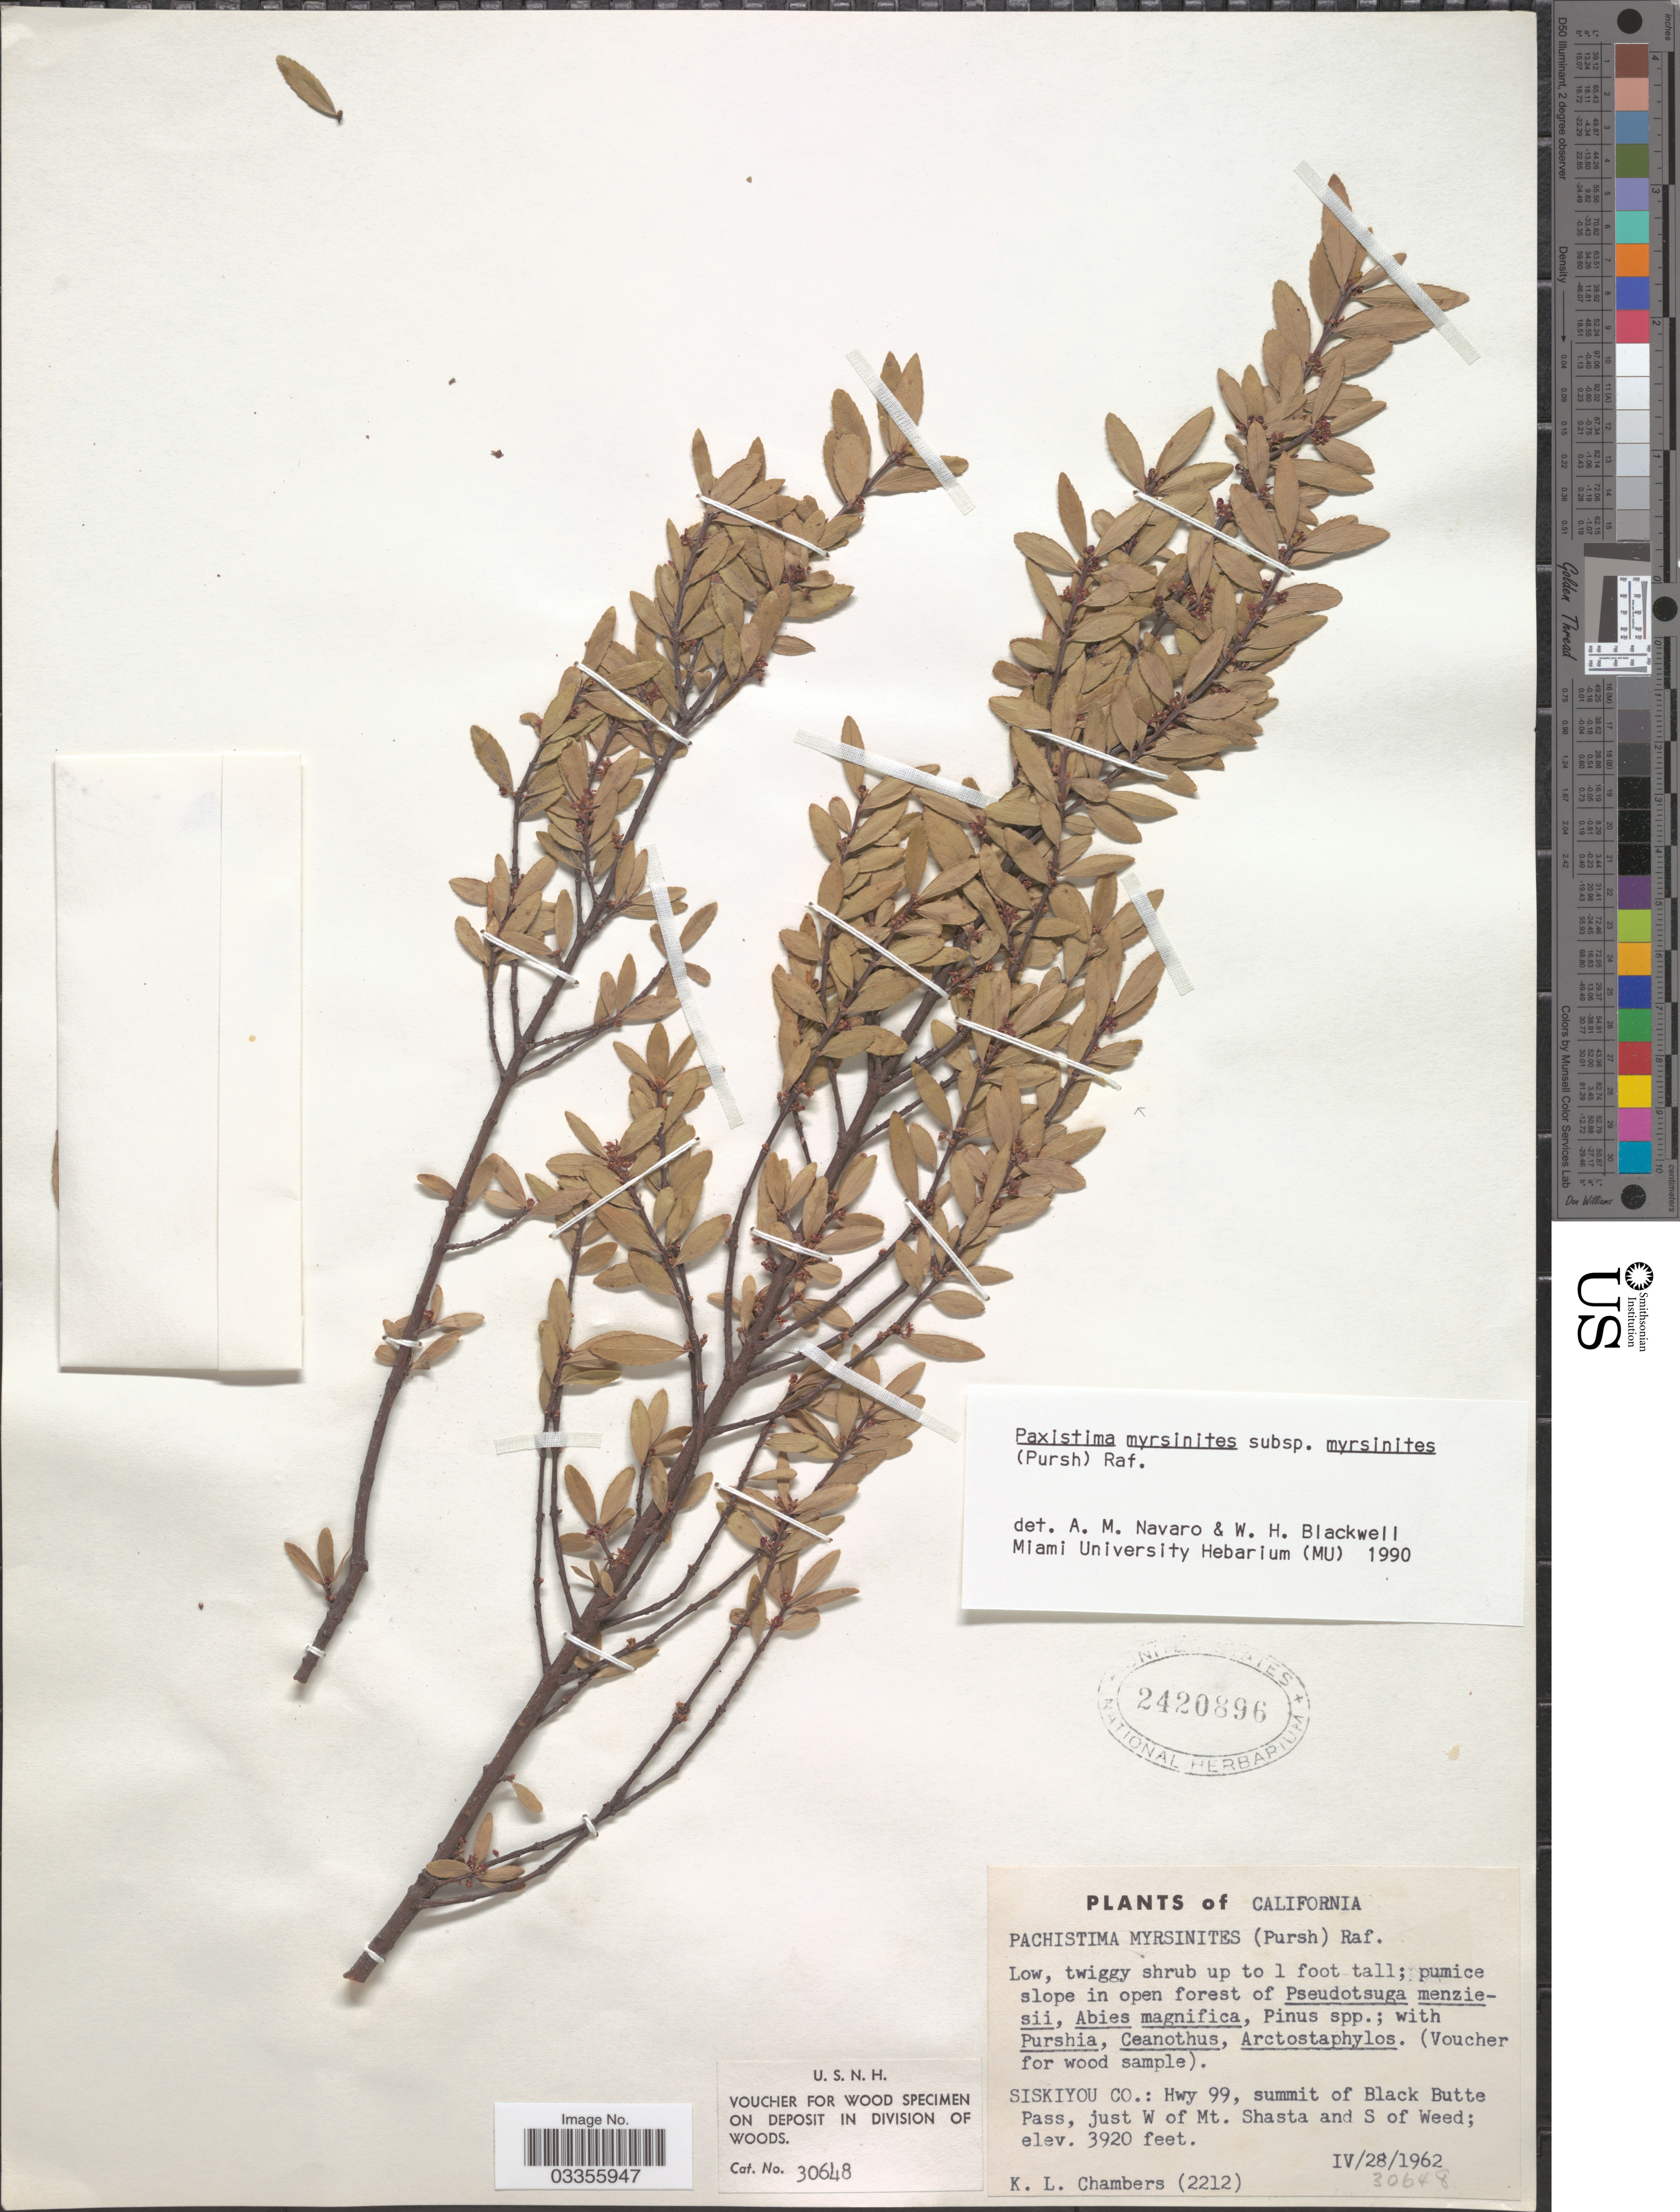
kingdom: Plantae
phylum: Tracheophyta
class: Magnoliopsida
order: Celastrales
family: Celastraceae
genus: Paxistima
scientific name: Paxistima myrsinites subsp. myrsinites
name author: (Pursh) Raf.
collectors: K. Chambers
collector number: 2212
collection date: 1962-04-28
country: United States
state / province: California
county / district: Siskiyou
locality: Siskiyou Co.: Hwy 99, summit of Black Butte Pass, just W of Mt. Shasta and S of Weed.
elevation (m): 1195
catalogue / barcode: US 2420896